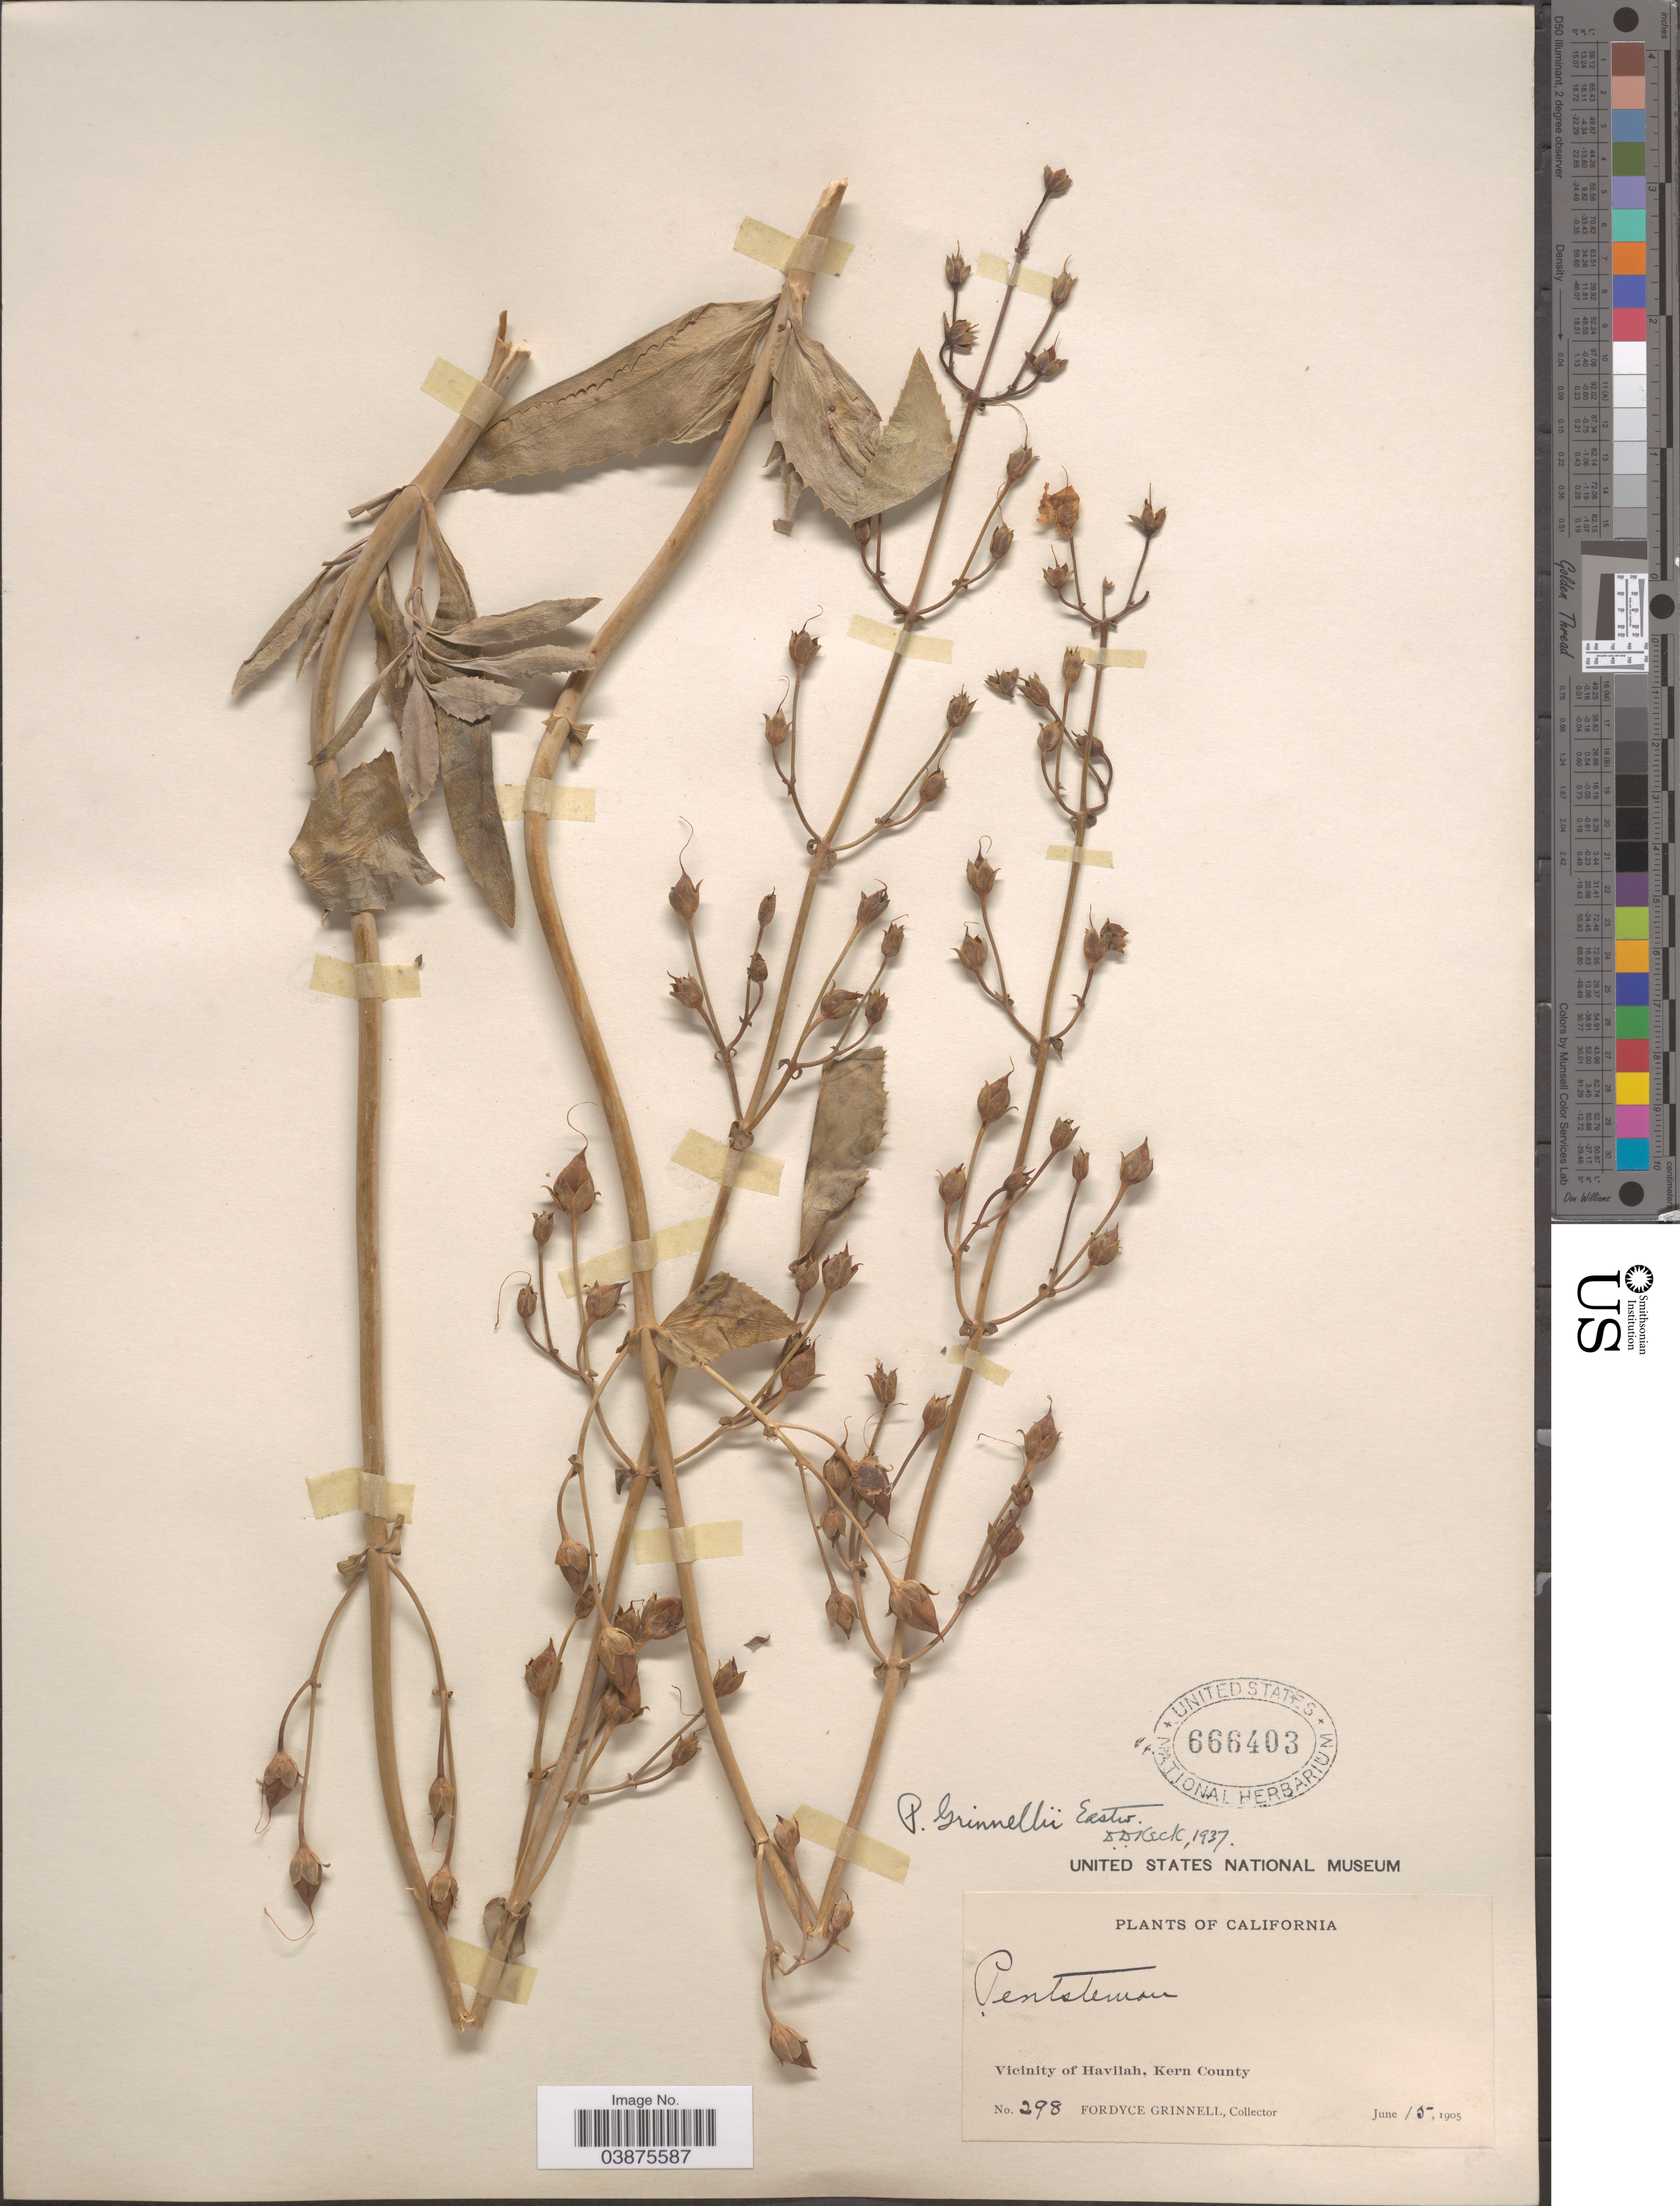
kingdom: Plantae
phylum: Tracheophyta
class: Magnoliopsida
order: Lamiales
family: Plantaginaceae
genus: Penstemon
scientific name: Penstemon grinnellii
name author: Eastw.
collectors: F. Grinnell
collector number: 298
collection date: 1905-06-15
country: United States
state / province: California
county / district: Kern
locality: Vicinity of Havilah, Kern County.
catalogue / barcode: US 666403